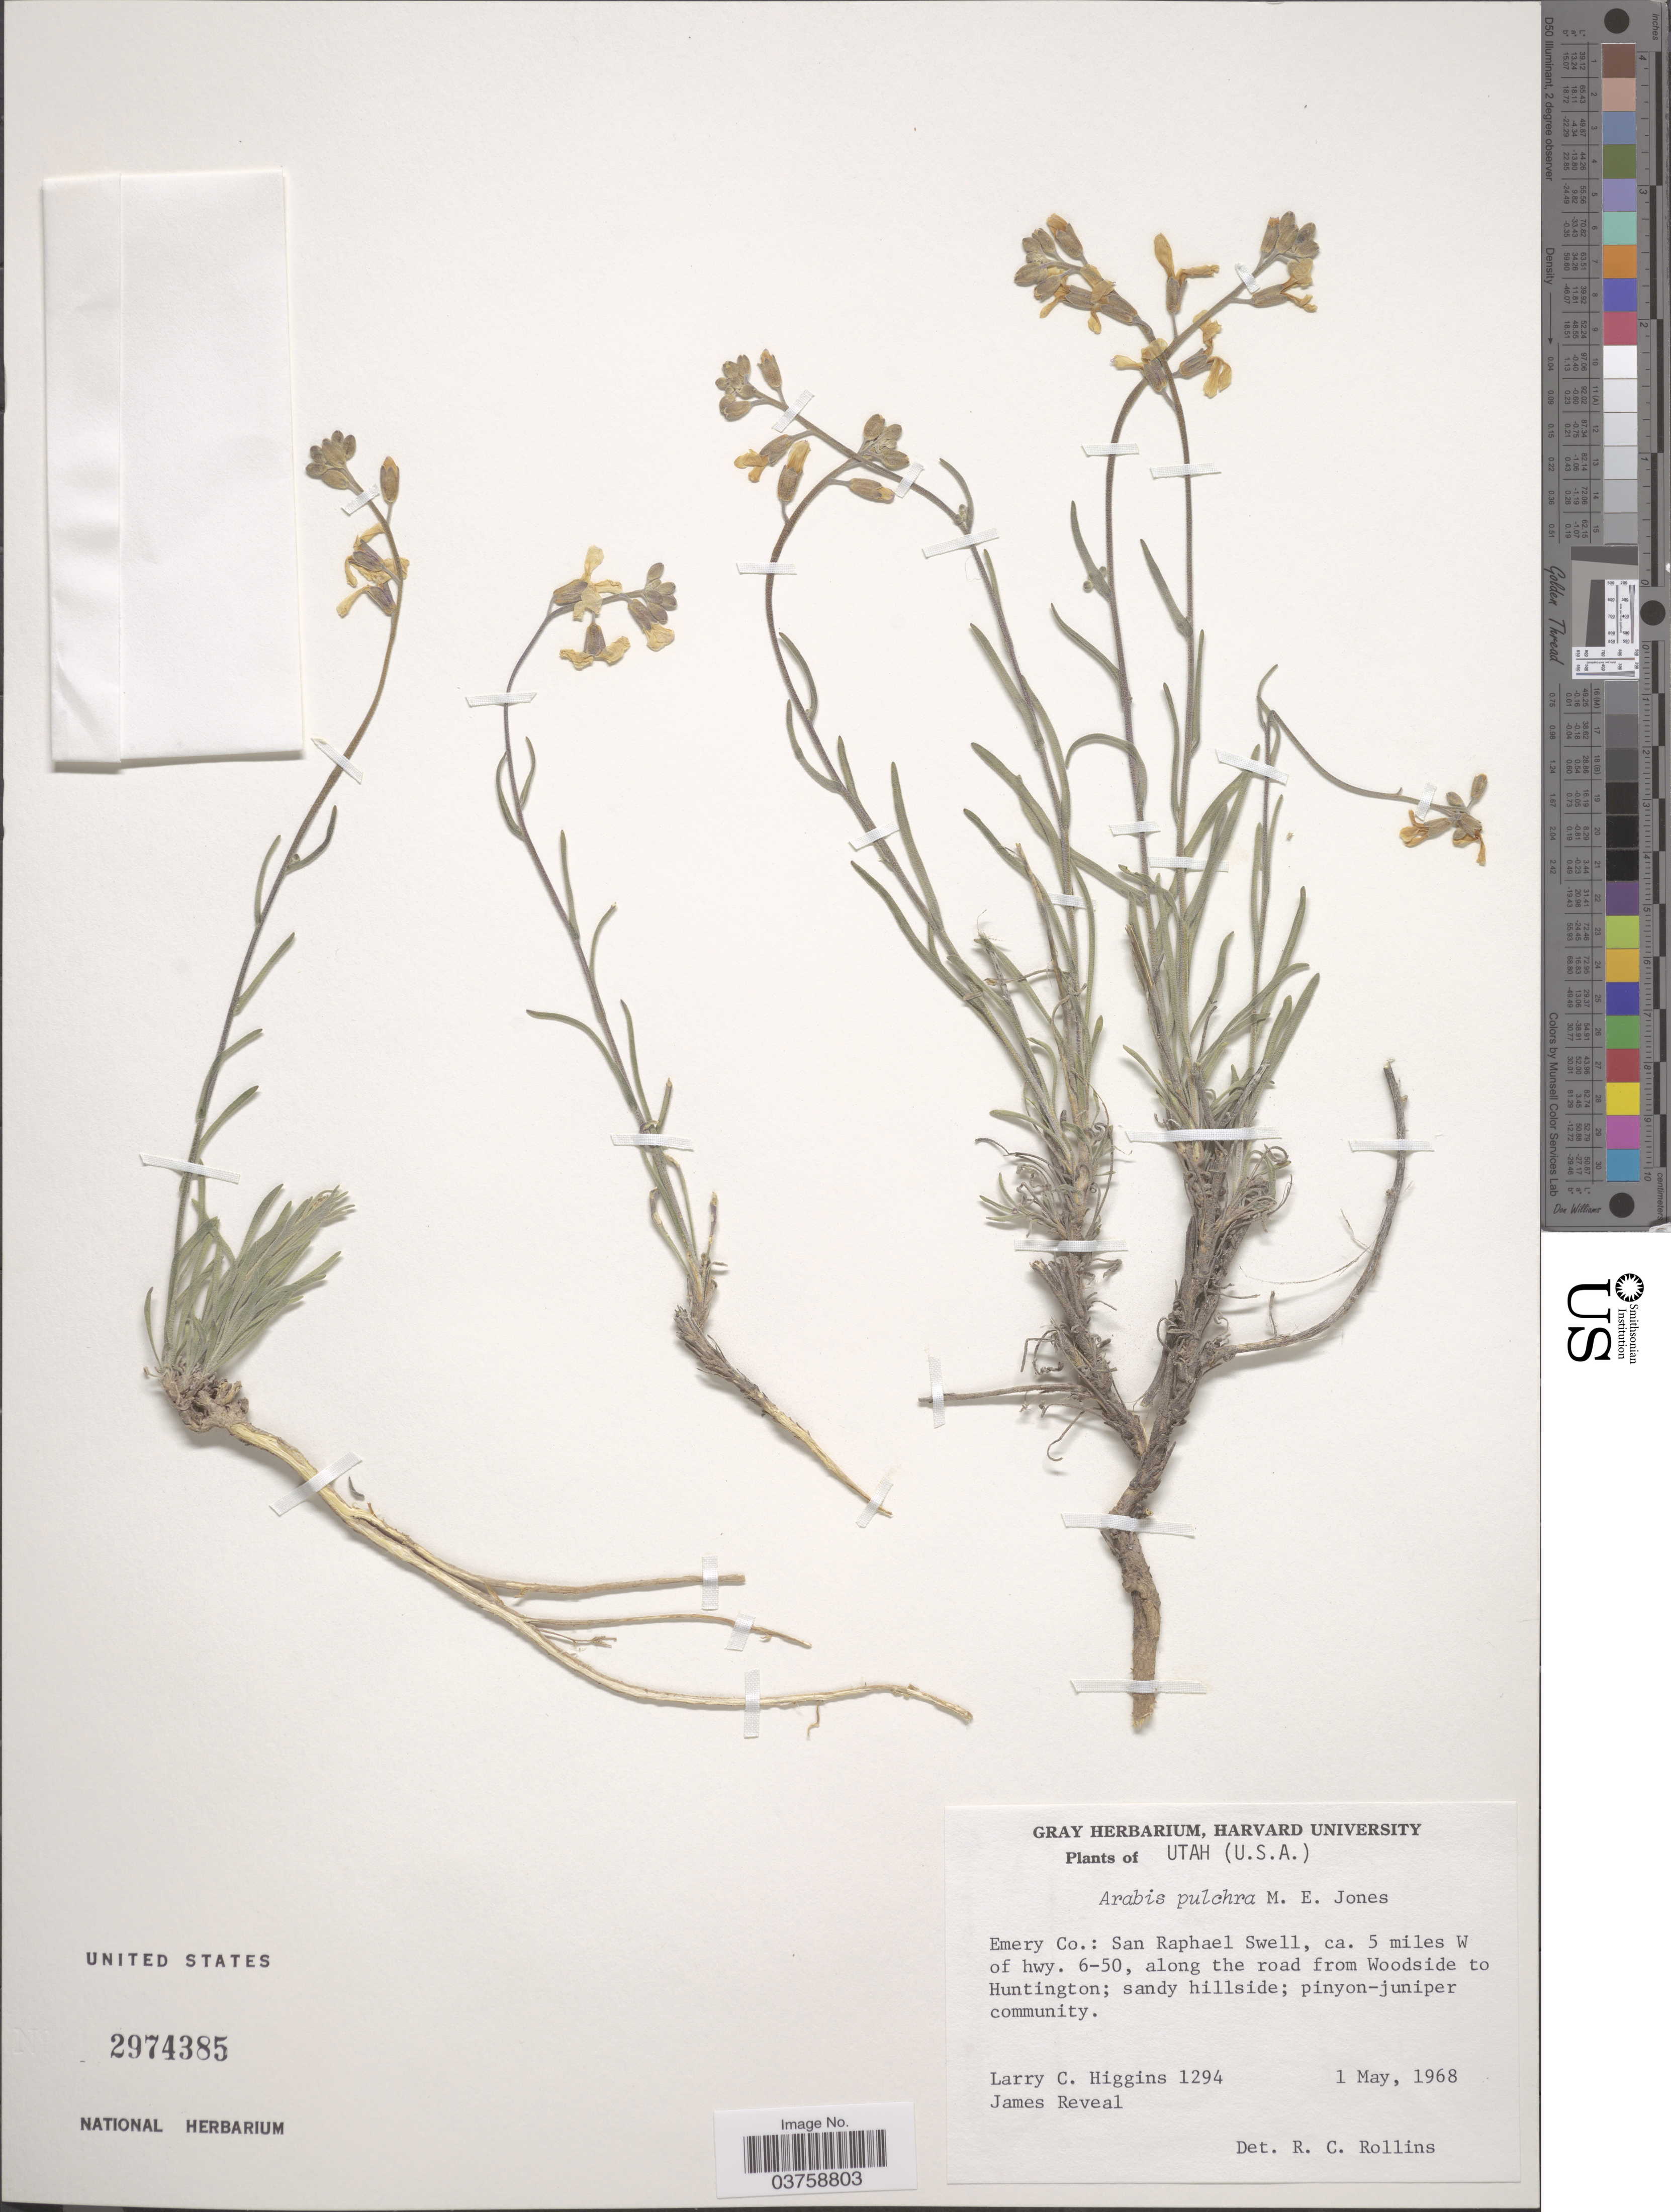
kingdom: Plantae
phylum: Tracheophyta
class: Magnoliopsida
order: Brassicales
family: Brassicaceae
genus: Arabis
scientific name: Arabis pulchra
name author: M.E. Jones ex S. Watson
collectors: L. Higgins & J. Reveal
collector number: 1294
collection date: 1968-05-01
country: United States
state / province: Utah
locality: Emery Co.: San Raphael Swell, ca. 5 miles W of hwy. 6-50, along the road from Woodside to Huntington.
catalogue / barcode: US 2974385